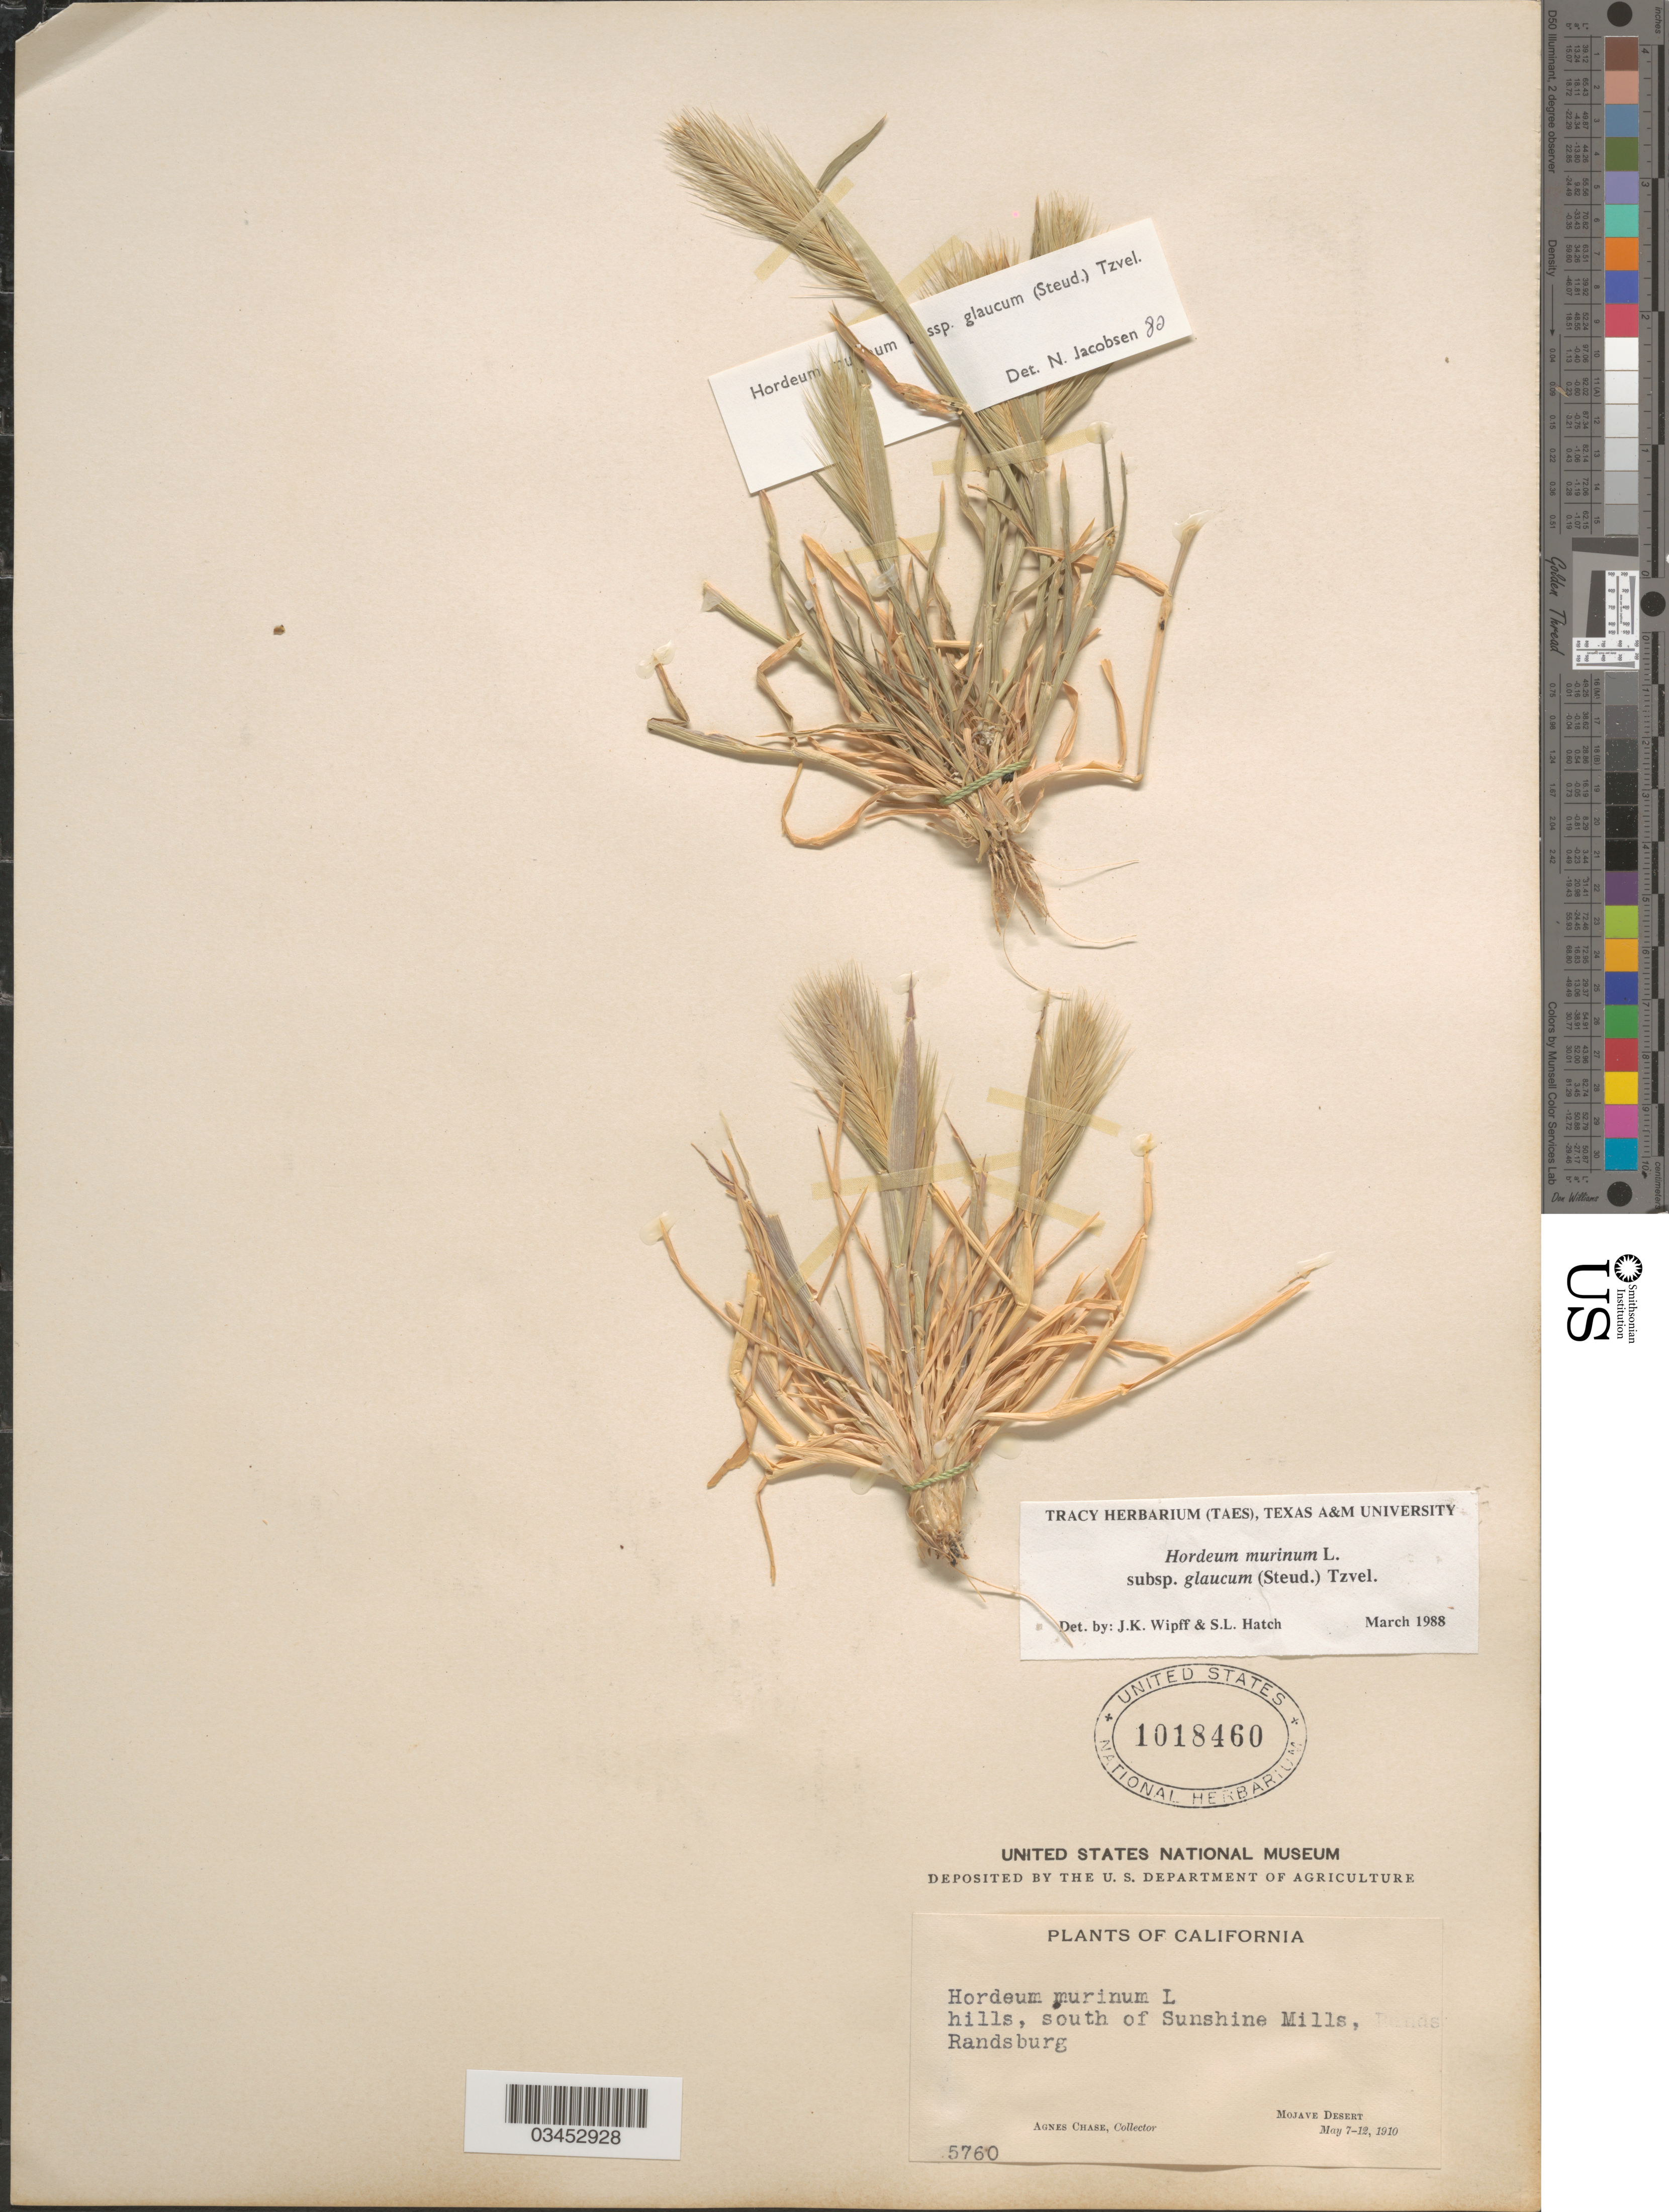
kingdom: Plantae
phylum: Tracheophyta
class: Liliopsida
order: Poales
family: Poaceae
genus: Hordeum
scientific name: Hordeum murinum subsp. glaucum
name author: (Steud.) Tzvelev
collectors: A. Chase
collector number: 5760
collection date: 1910-05-07/1910-05-12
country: United States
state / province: California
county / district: San Bernardino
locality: Hills, south of Sunshine Mills, Randsburg. Mojave Desert.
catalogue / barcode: US 1018460